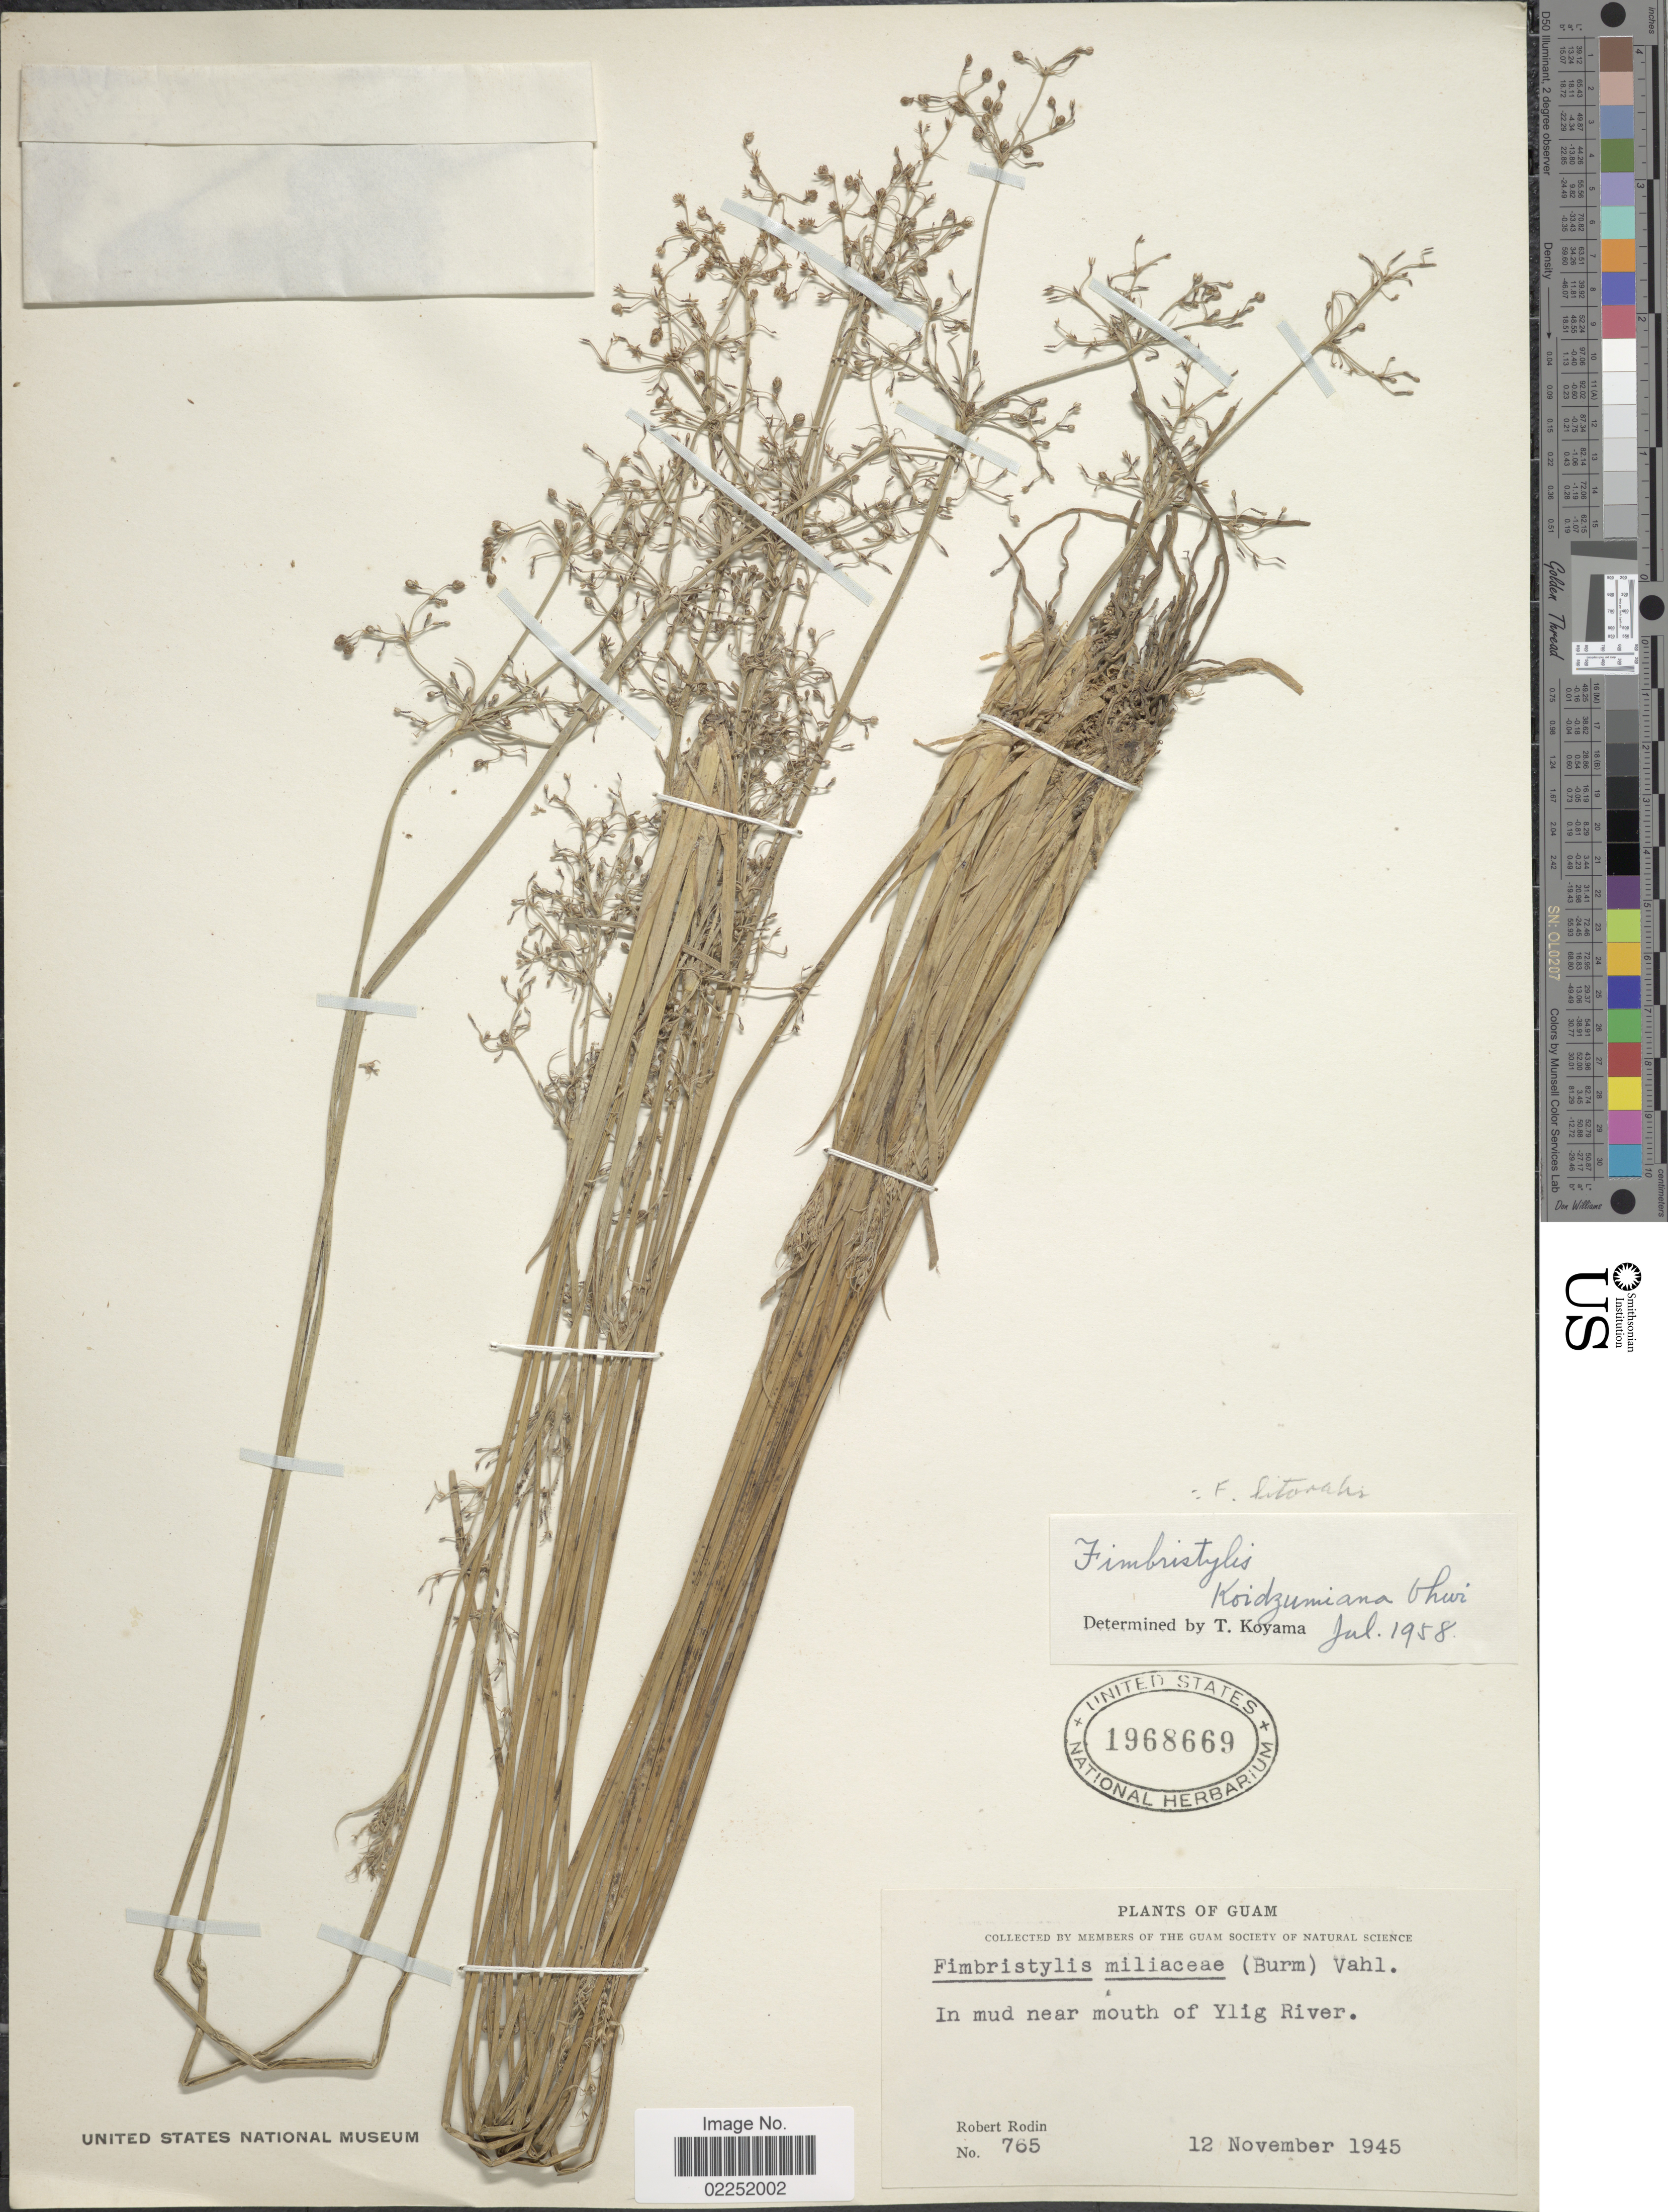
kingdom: Plantae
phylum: Tracheophyta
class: Liliopsida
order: Poales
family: Cyperaceae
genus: Fimbristylis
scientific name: Fimbristylis littoralis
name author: Gaudich.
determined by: Strong, M. T., (US), Smithsonian Institution - National Museum of Natural History (UNITED STATES)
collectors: R. Rodin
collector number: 765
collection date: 1945-11-12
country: Guam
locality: In mud near mouth of Ylig River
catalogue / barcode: US 1968669